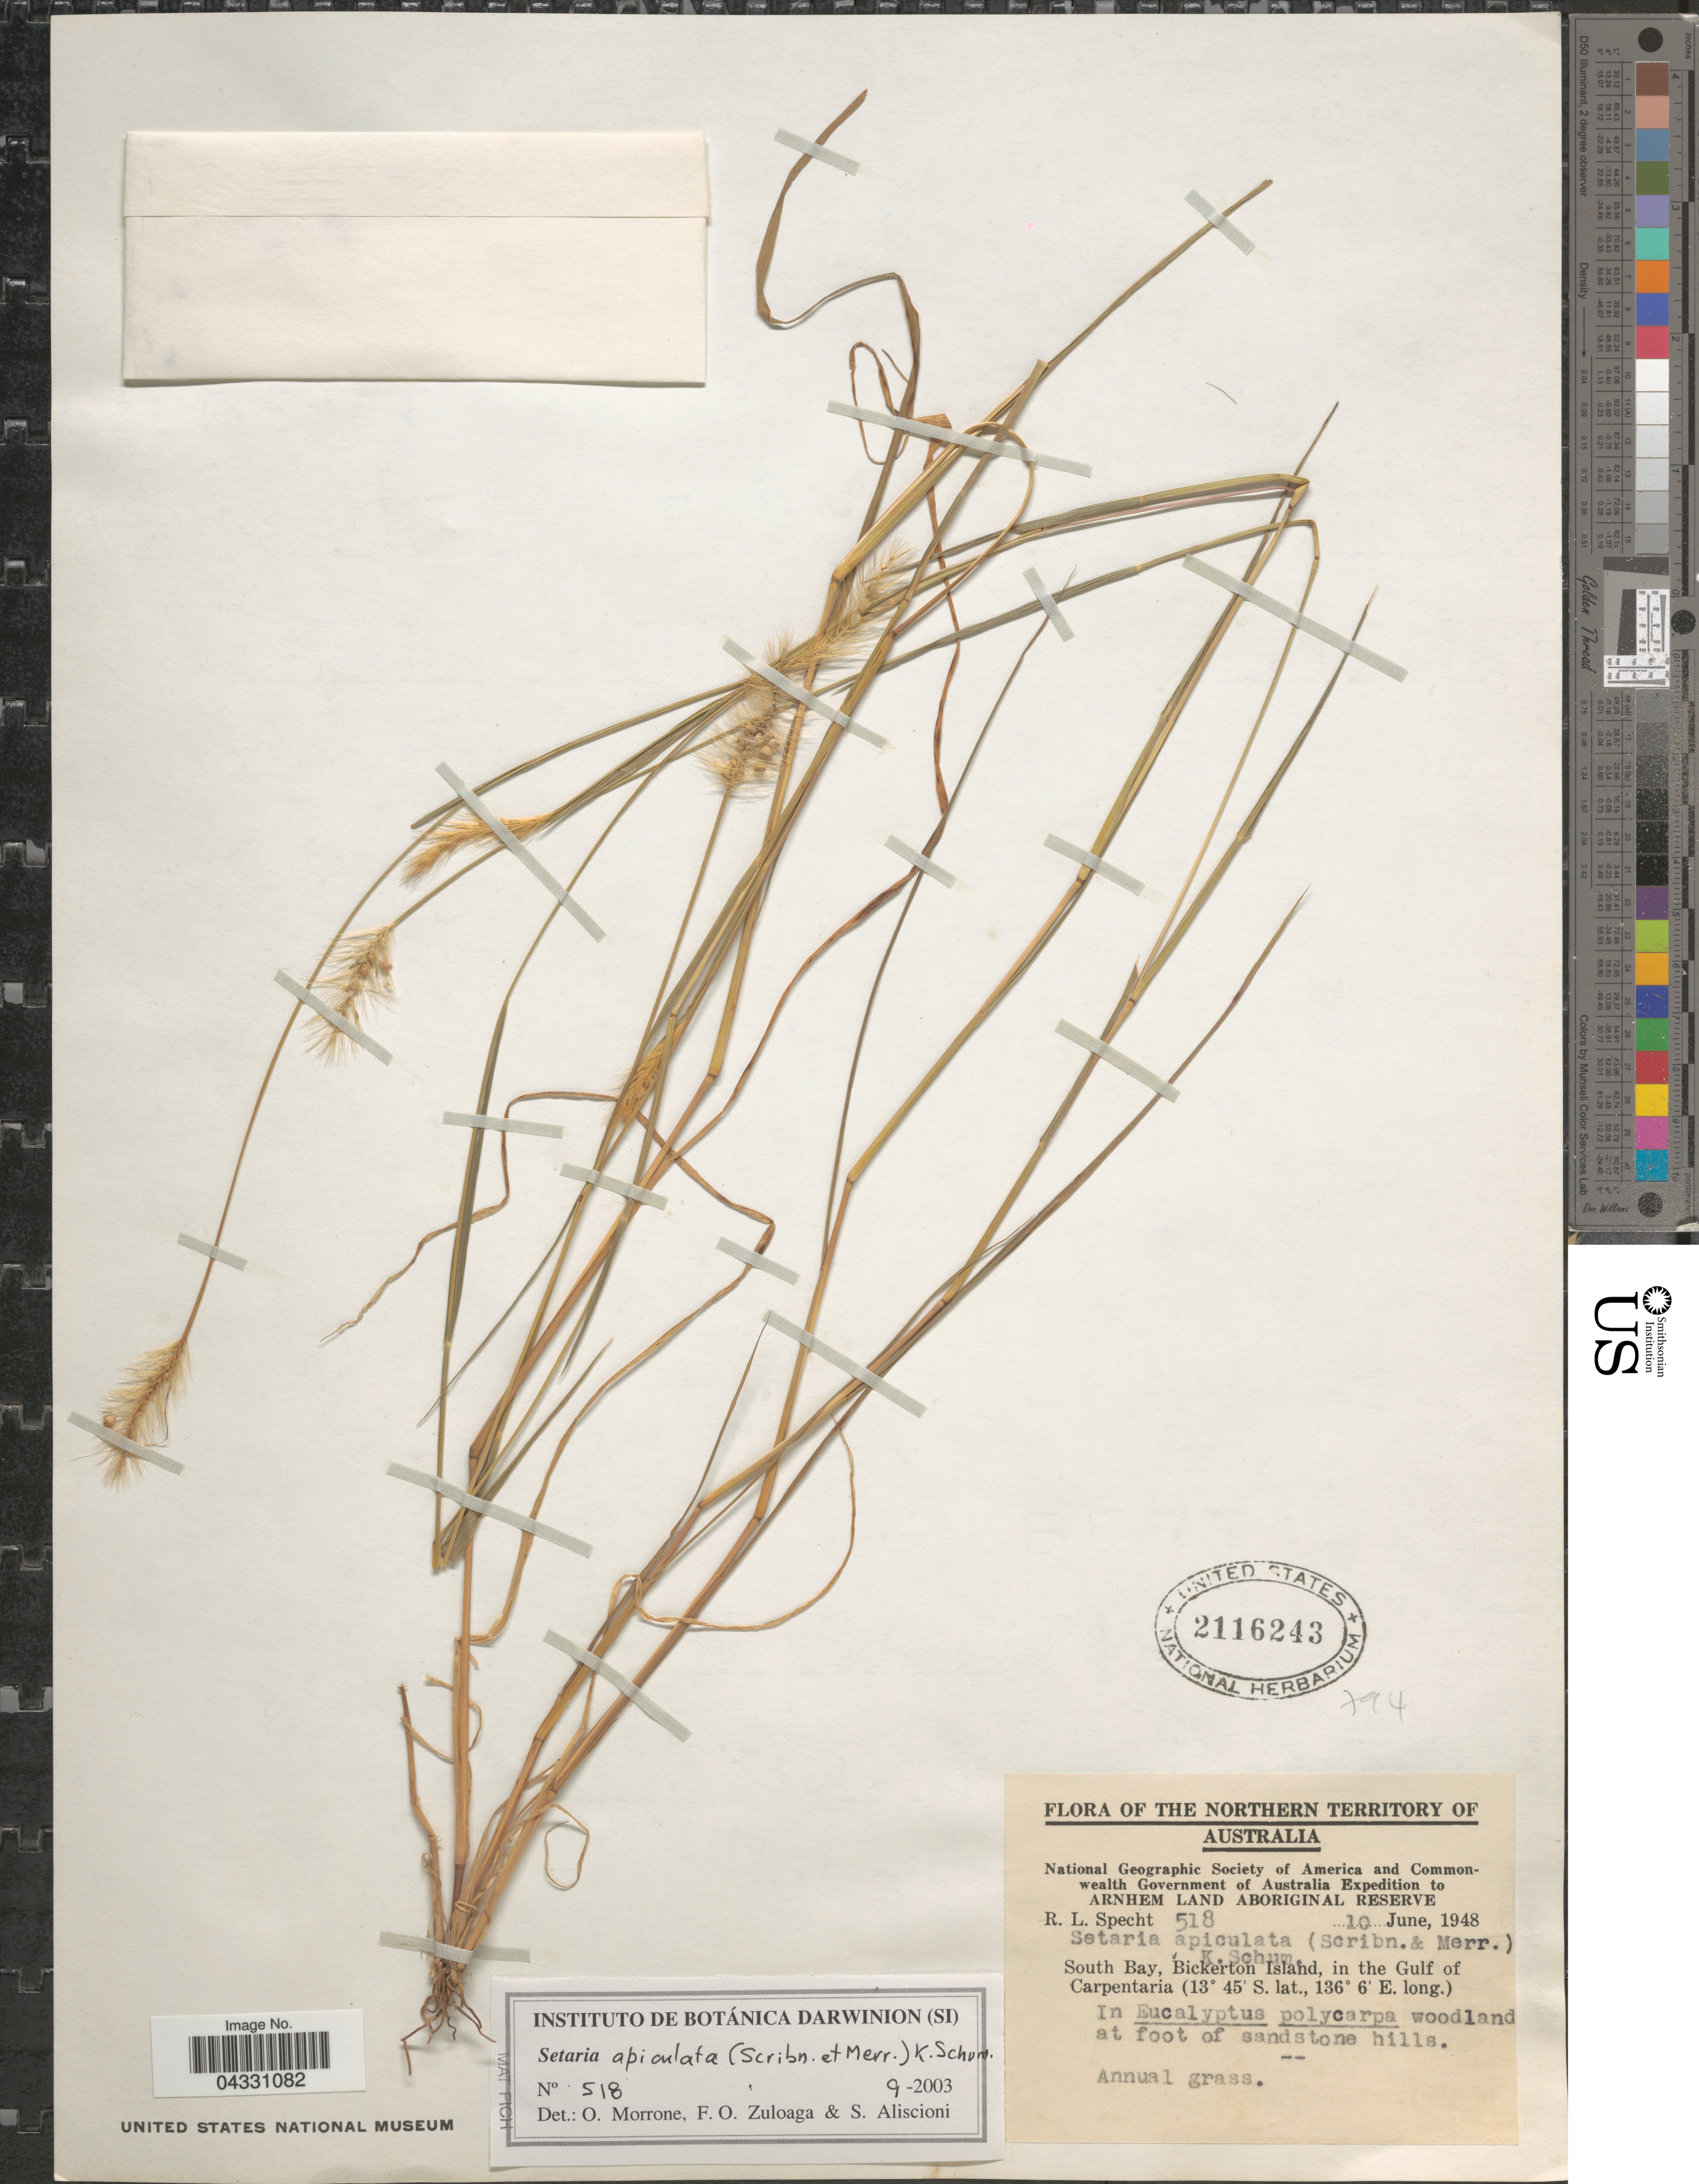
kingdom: Plantae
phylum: Tracheophyta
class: Liliopsida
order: Poales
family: Poaceae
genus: Setaria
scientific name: Setaria apiculata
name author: (Scribn. & Merr.) K. Schum.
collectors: R. L. Specht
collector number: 518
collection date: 1948-06-10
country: Australia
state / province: Northern Territory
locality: National Geographic Society of America and Commonwealth Government of Australia Expedition to Arnhem Land Aboriginal Reserve. South Bay, Bickerton Island, in the Gulf of Carpentaria.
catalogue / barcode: US 2116243